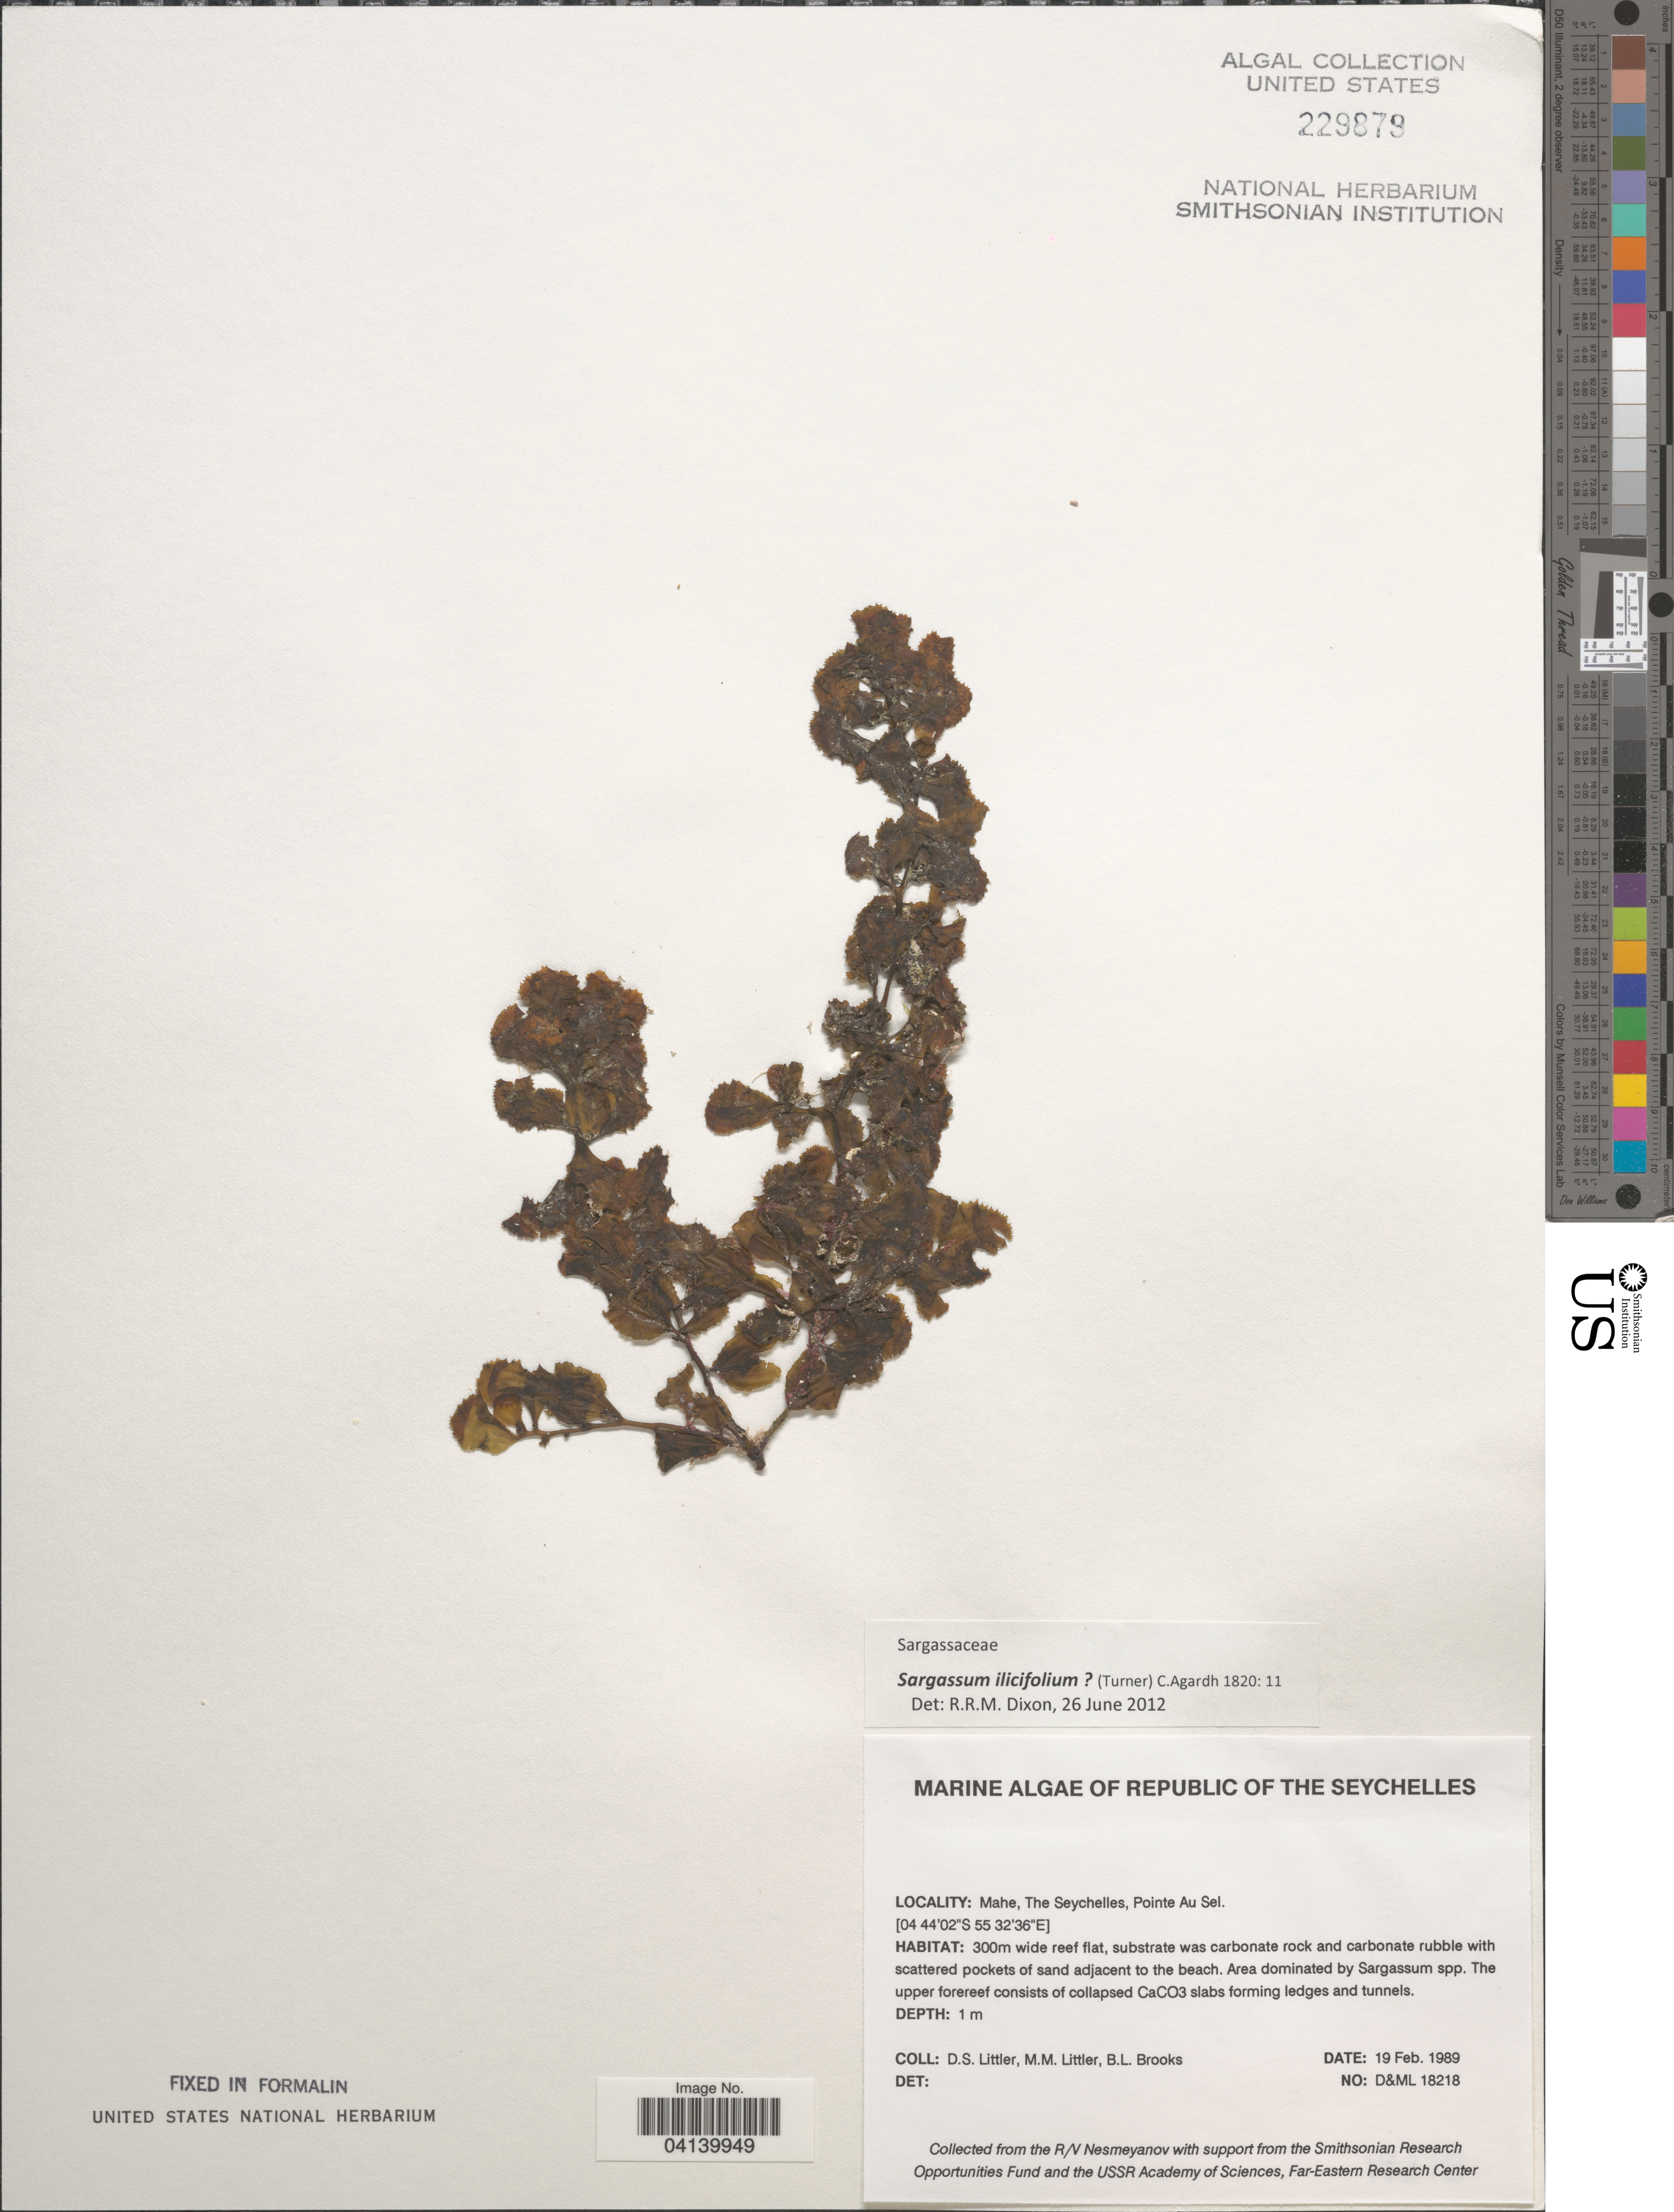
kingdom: Chromista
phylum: Ochrophyta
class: Phaeophyceae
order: Fucales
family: Sargassaceae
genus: Sargassum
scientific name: Sargassum ilicifolium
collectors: D. S. Littler & B. Brooks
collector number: D&ML18218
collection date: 1989-02-19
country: Seychelles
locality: Republic of The Seychelles. Mahe, Pointe Au Sel.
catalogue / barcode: US 229879